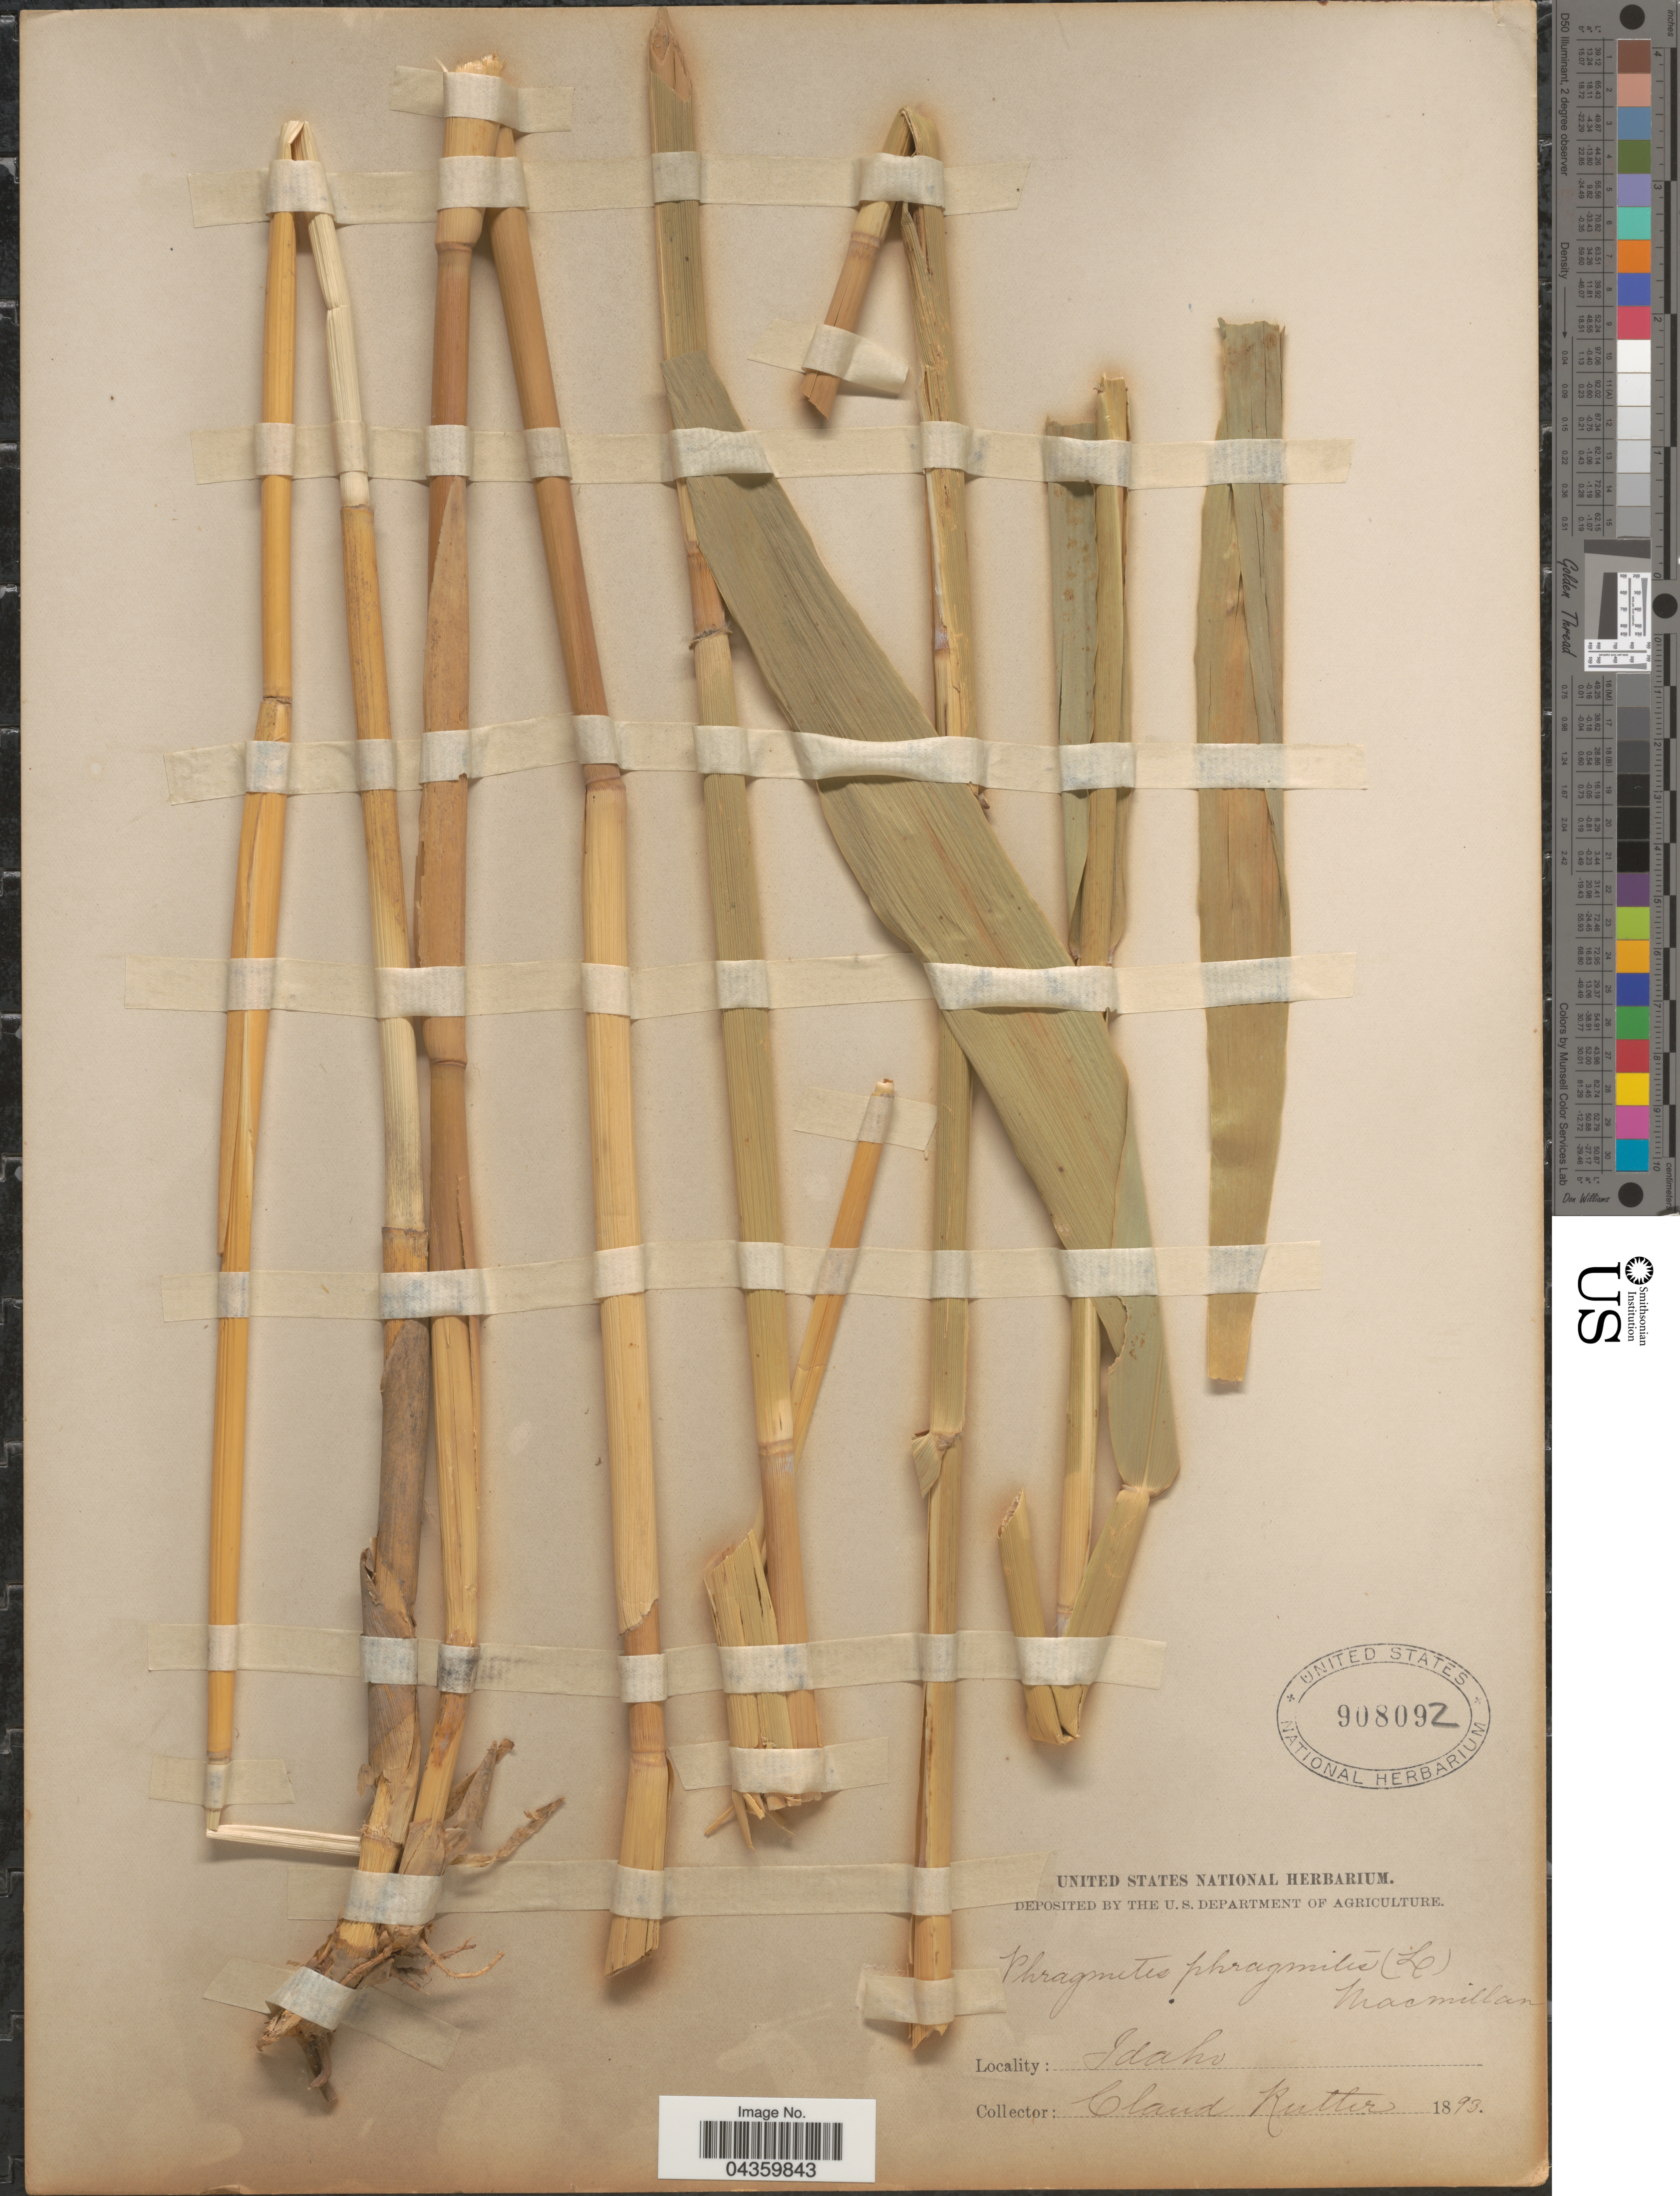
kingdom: Plantae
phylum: Tracheophyta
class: Liliopsida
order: Poales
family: Poaceae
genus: Phragmites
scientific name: Phragmites australis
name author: (Cav.) Trin. ex Steud.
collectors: C. Rutter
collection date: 1893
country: United States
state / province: Idaho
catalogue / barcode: US 908092